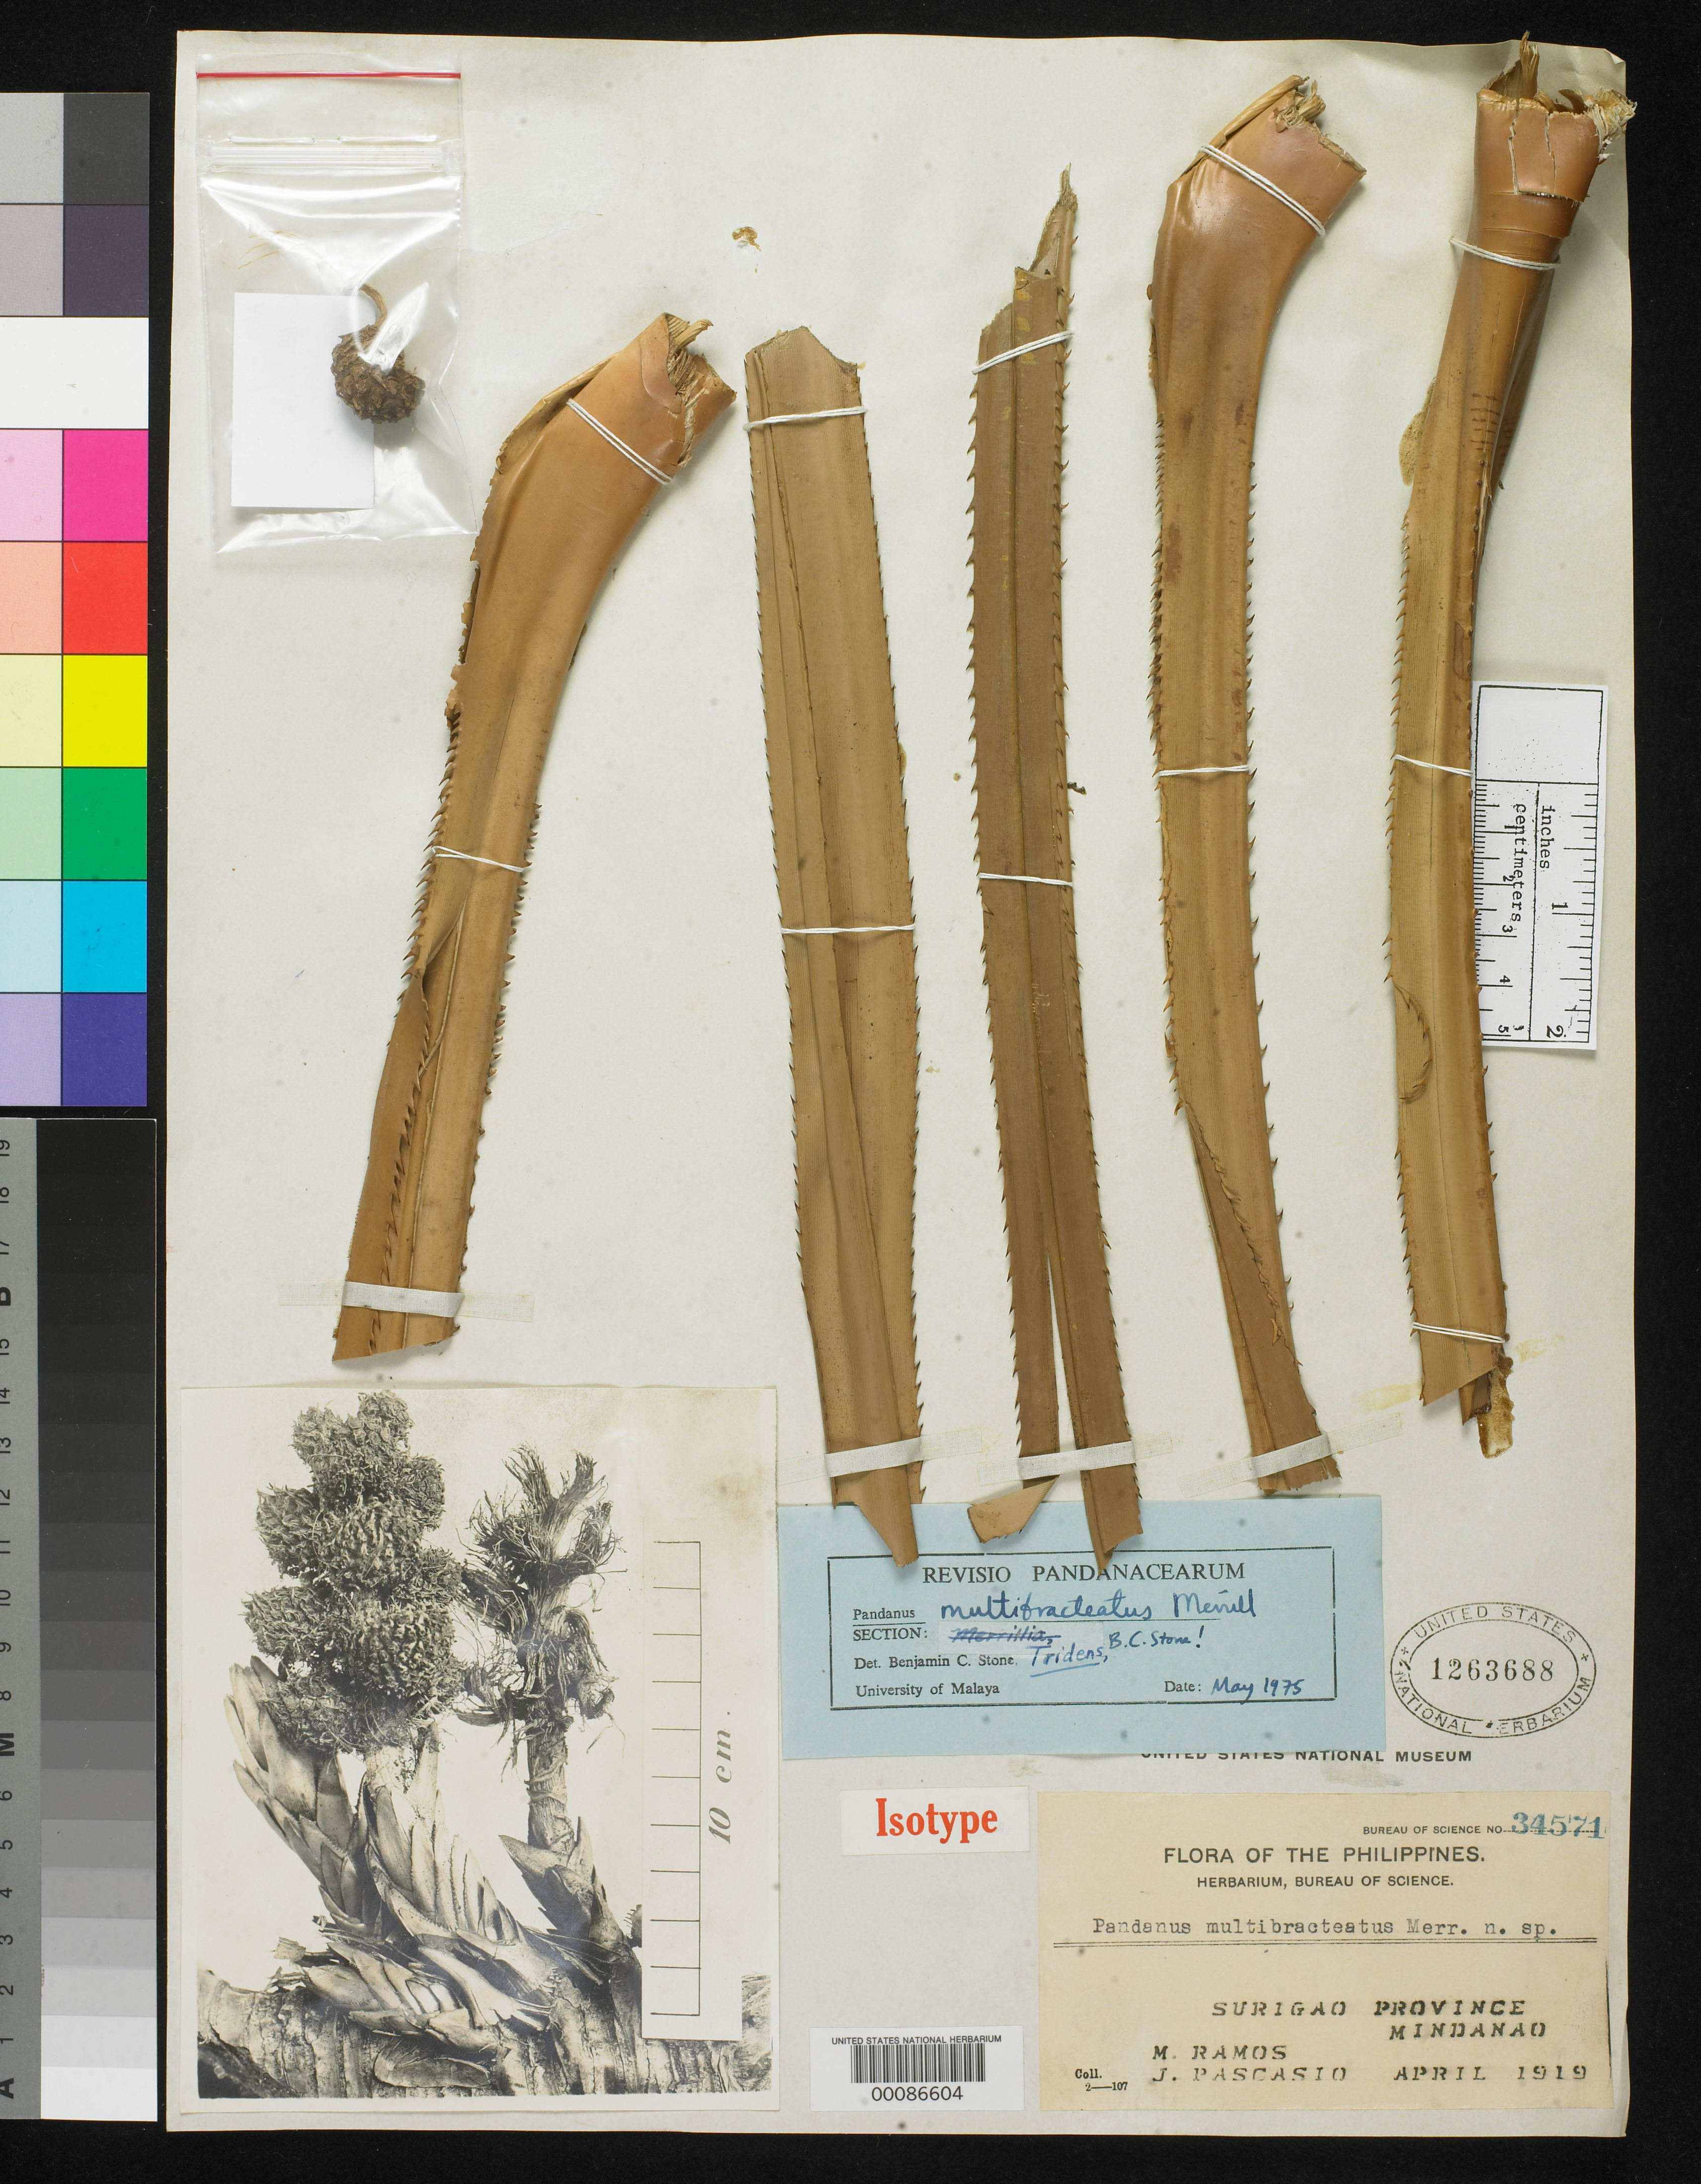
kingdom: Plantae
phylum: Tracheophyta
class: Liliopsida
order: Pandanales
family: Pandanaceae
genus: Pandanus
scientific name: Pandanus multibracteatus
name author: Merr.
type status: Isotype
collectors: M. Ramos & J. Pascasio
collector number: Bur. Sci. 34571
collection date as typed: Apr 1919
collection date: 1919-04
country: Philippines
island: Mindanao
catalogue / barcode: US 1263688